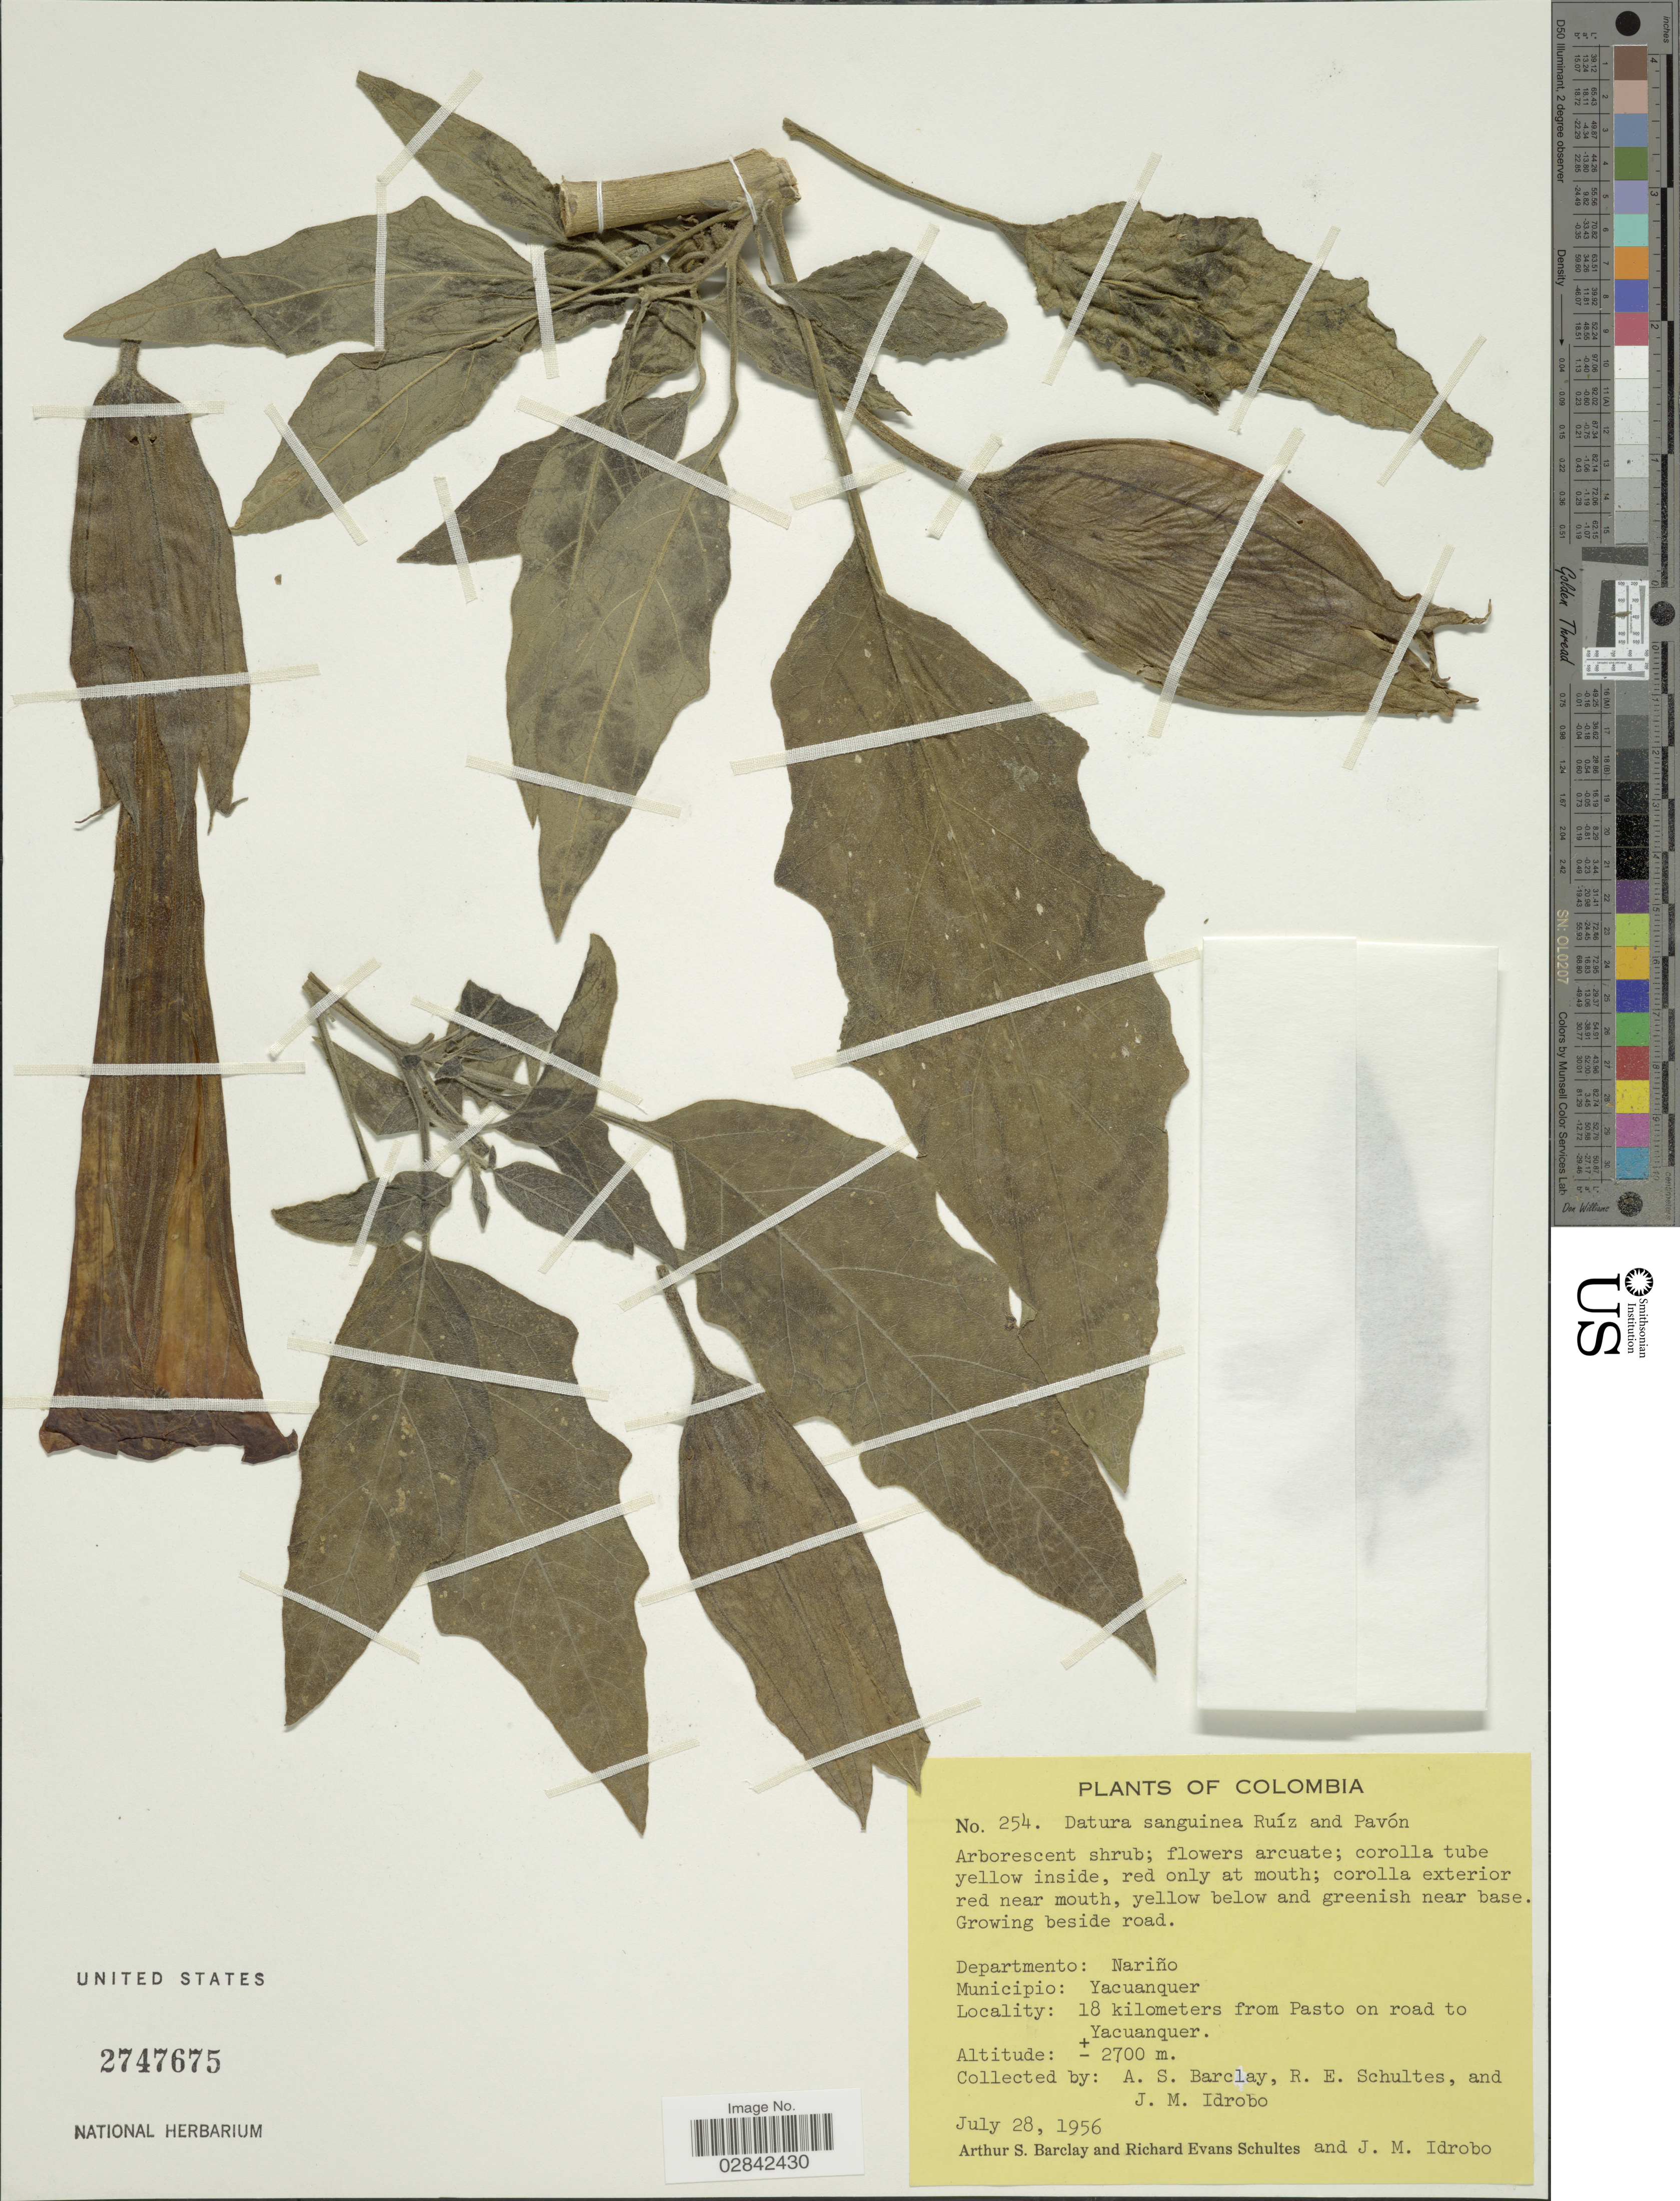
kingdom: Plantae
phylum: Tracheophyta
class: Magnoliopsida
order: Solanales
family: Solanaceae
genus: Brugmansia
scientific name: Brugmansia sanguinea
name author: (Ruiz & Pav.) D. Don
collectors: A. S. Barclay, R. E. Schultes & J. M. Idrobo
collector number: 254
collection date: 1956-07-28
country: Colombia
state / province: Nariño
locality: Departmento: Nariño. Municipio: Yacuanquer. 18 kilometers from Pasto on road to Yacuanquer.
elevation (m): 2700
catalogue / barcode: US 2747675